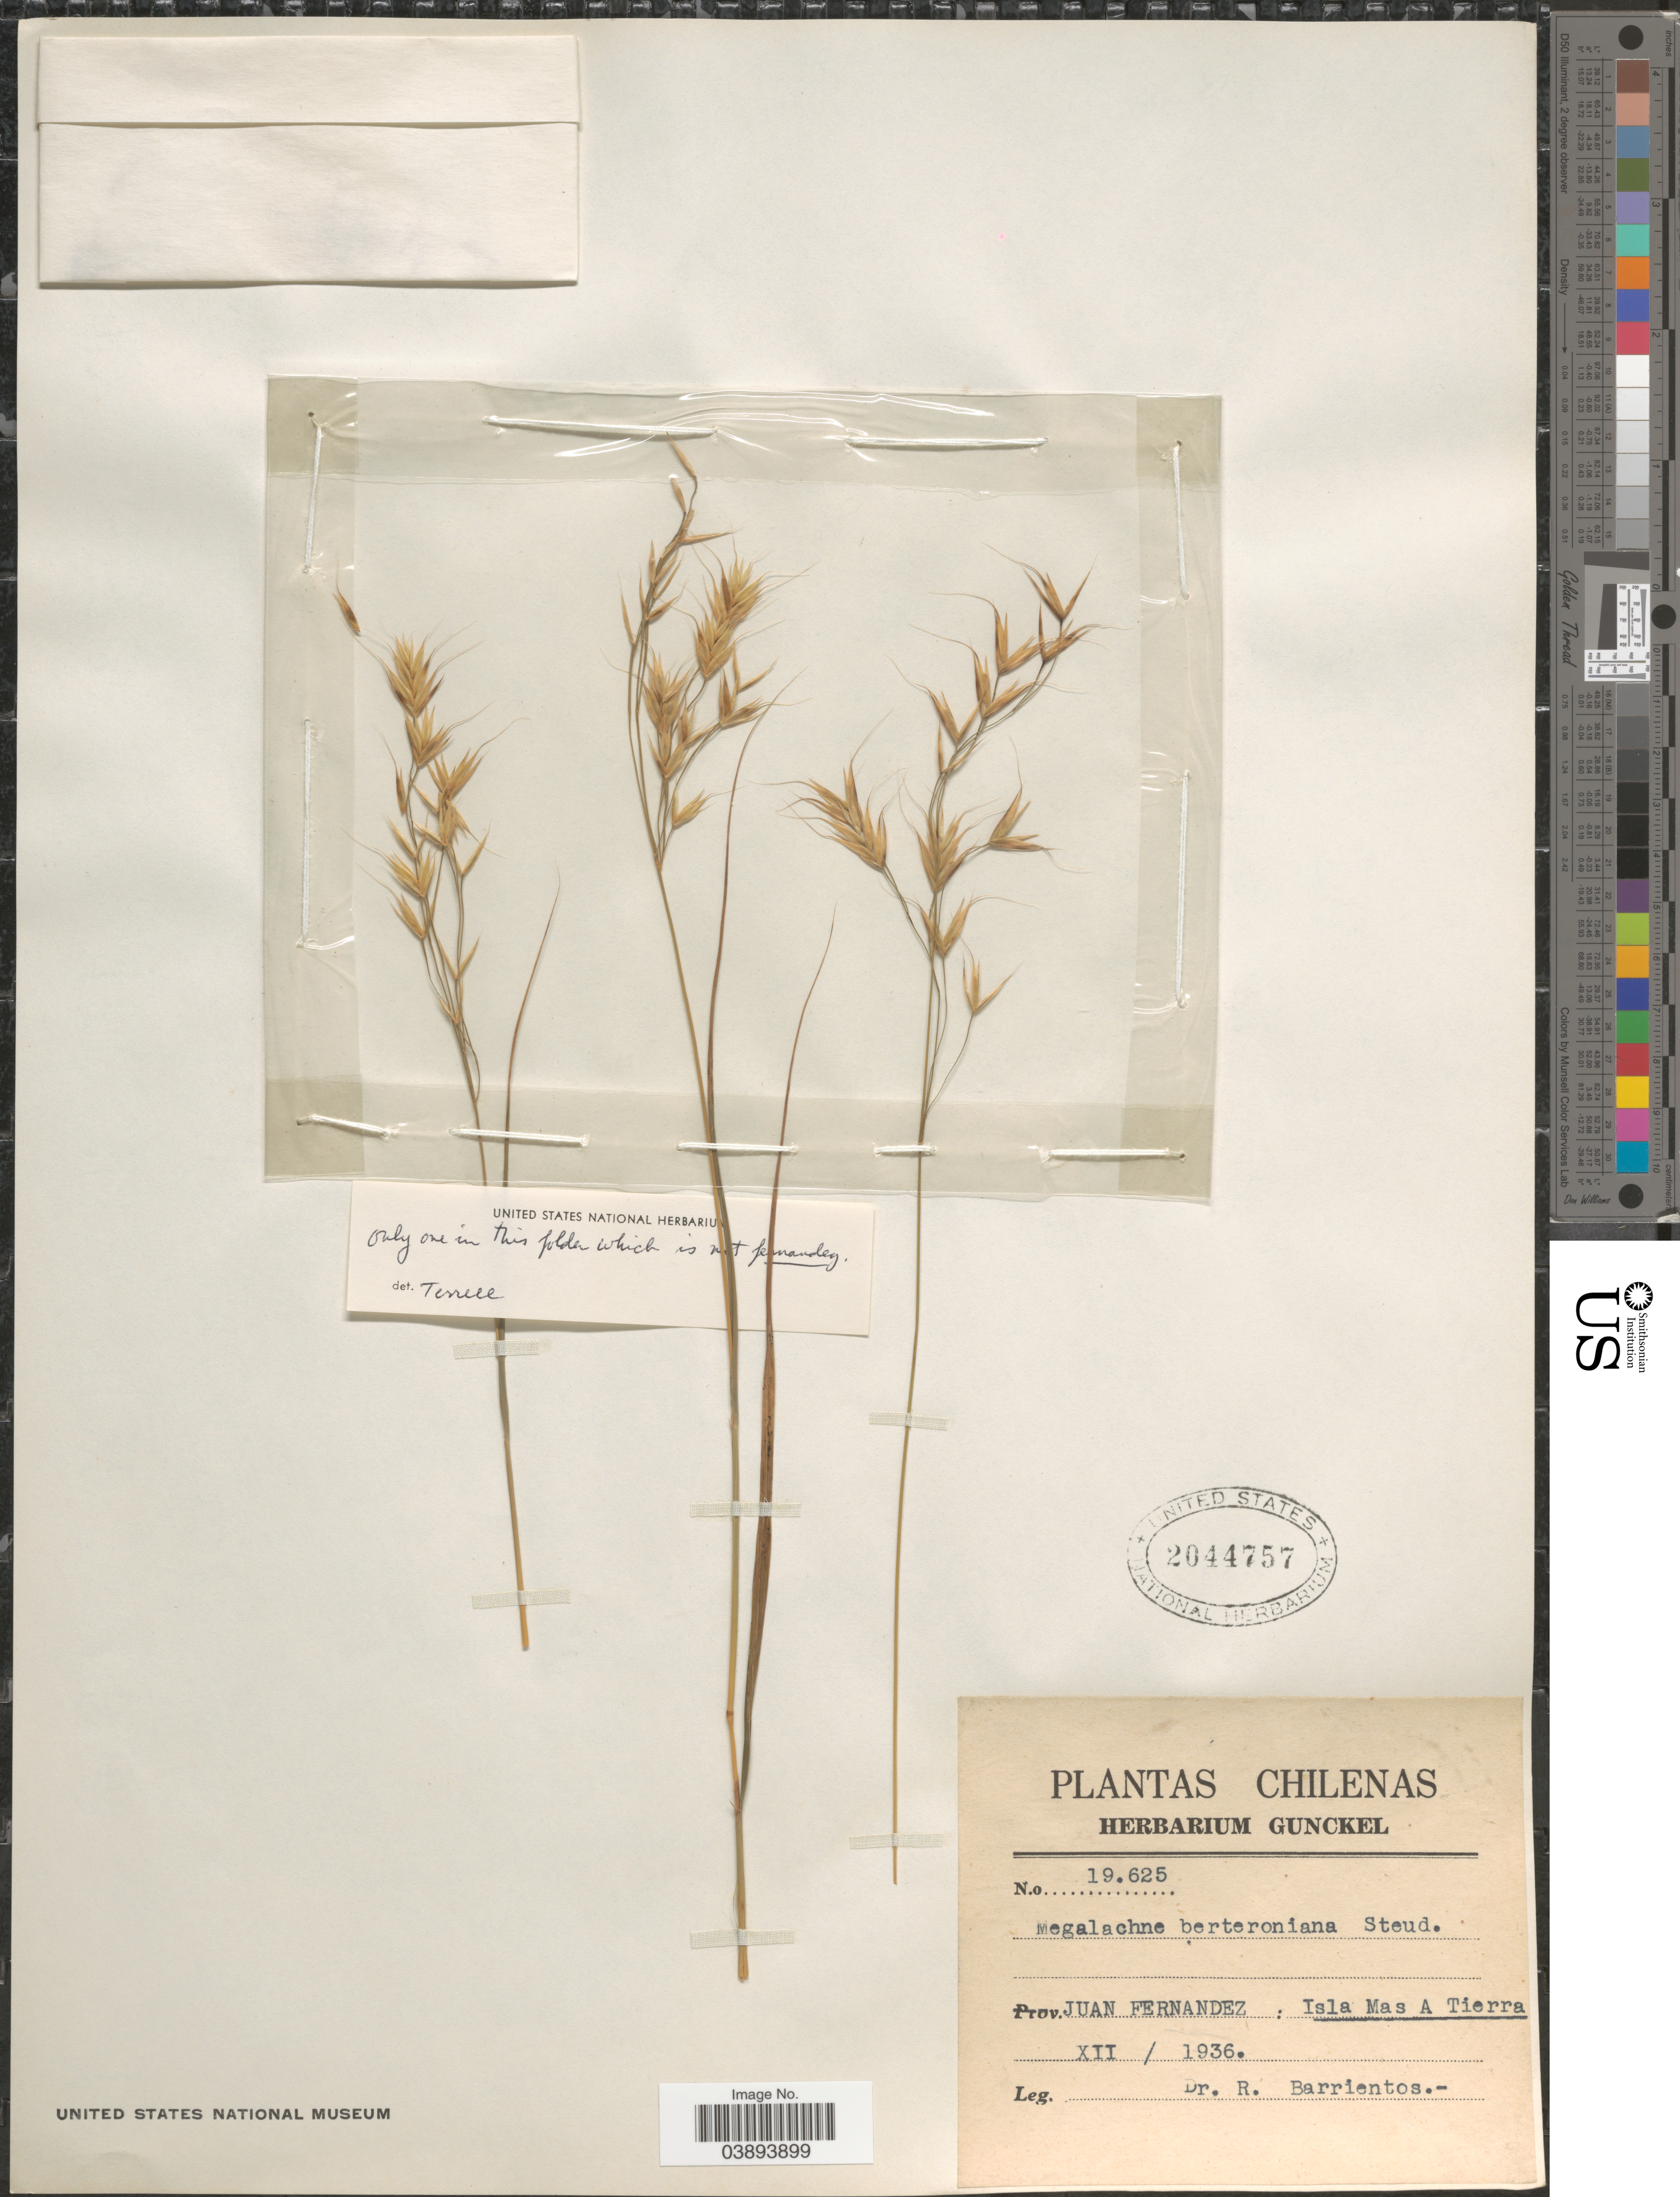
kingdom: Plantae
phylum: Tracheophyta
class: Liliopsida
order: Poales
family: Poaceae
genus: Megalachne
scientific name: Megalachne berteroniana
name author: Steud.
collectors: R. Barrientos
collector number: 19625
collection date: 1936-12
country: Chile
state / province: Valparaíso (V)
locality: Juan Fernandez: Isla Mas A Tierra.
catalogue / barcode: US 2044757